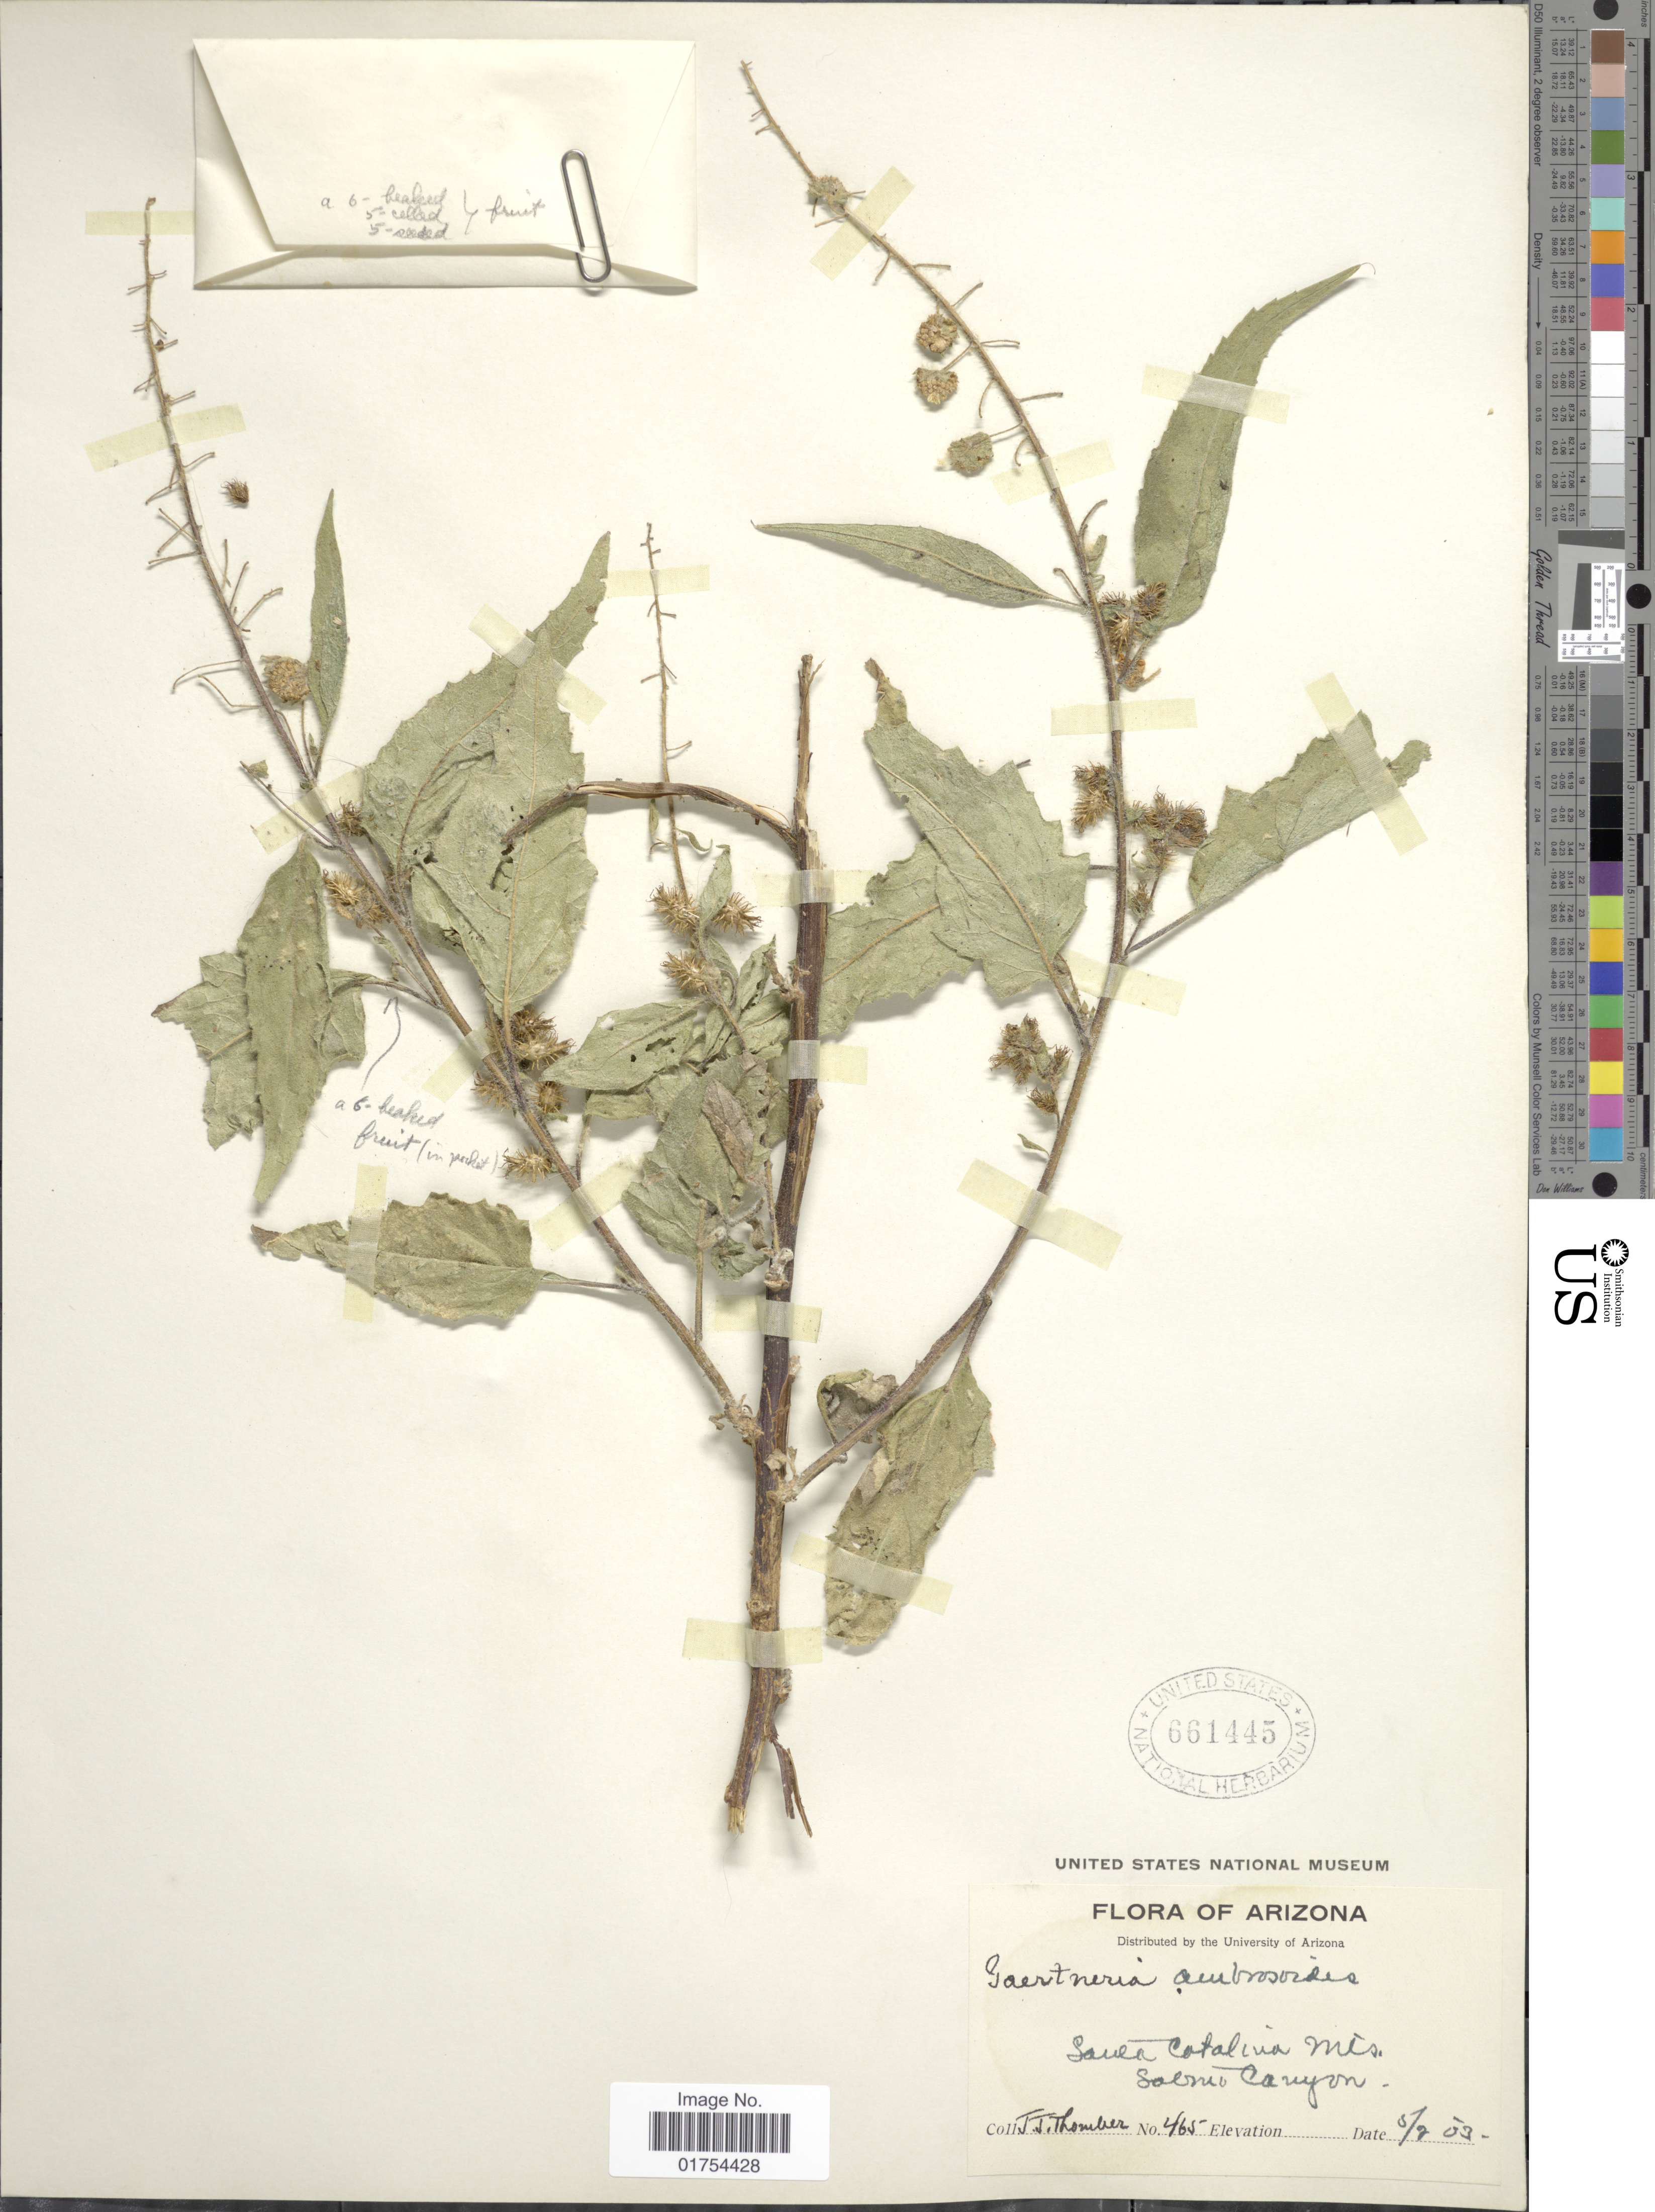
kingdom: Plantae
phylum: Tracheophyta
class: Magnoliopsida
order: Asterales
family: Asteraceae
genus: Franseria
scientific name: Franseria ambrosioides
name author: Cav.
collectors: J. Thornber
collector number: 465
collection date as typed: Transcribed d/m/y: 2/5/03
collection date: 1903-05-02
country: United States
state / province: Arizona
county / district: Pima Co.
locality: Santa Catalina Mts. Sabino Canyon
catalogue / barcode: US 661445